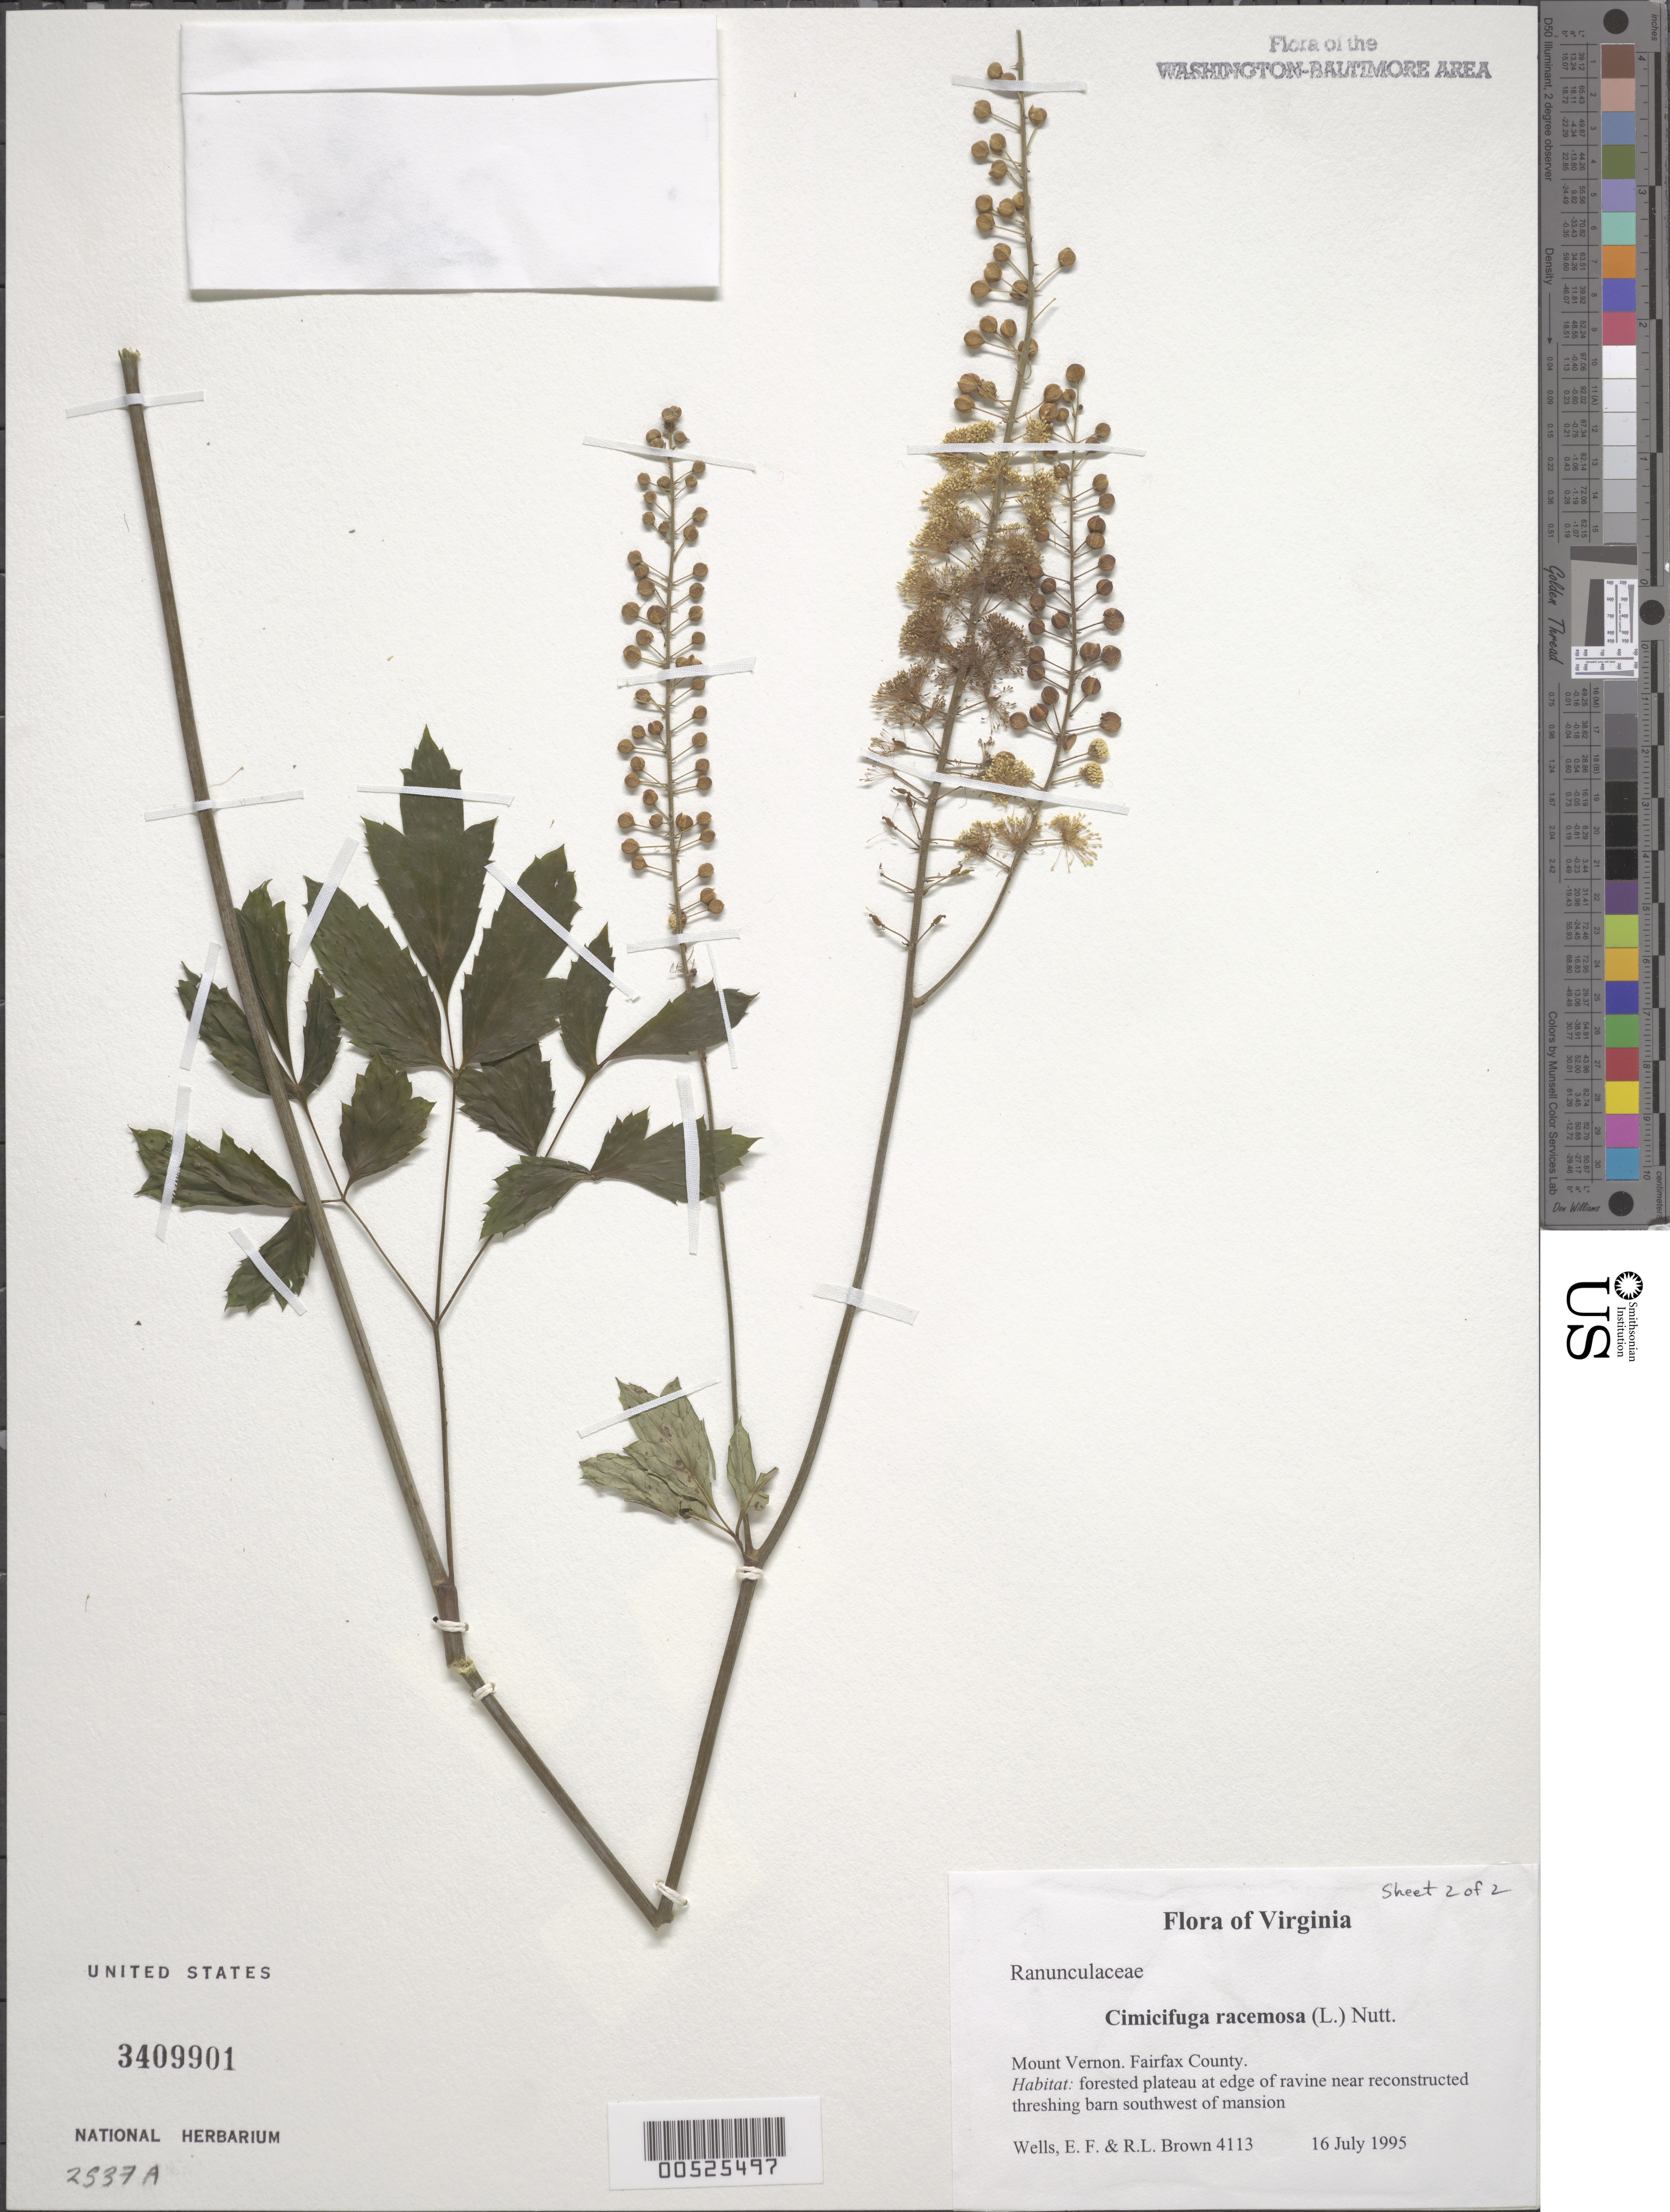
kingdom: Plantae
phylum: Tracheophyta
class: Magnoliopsida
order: Ranunculales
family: Ranunculaceae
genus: Actaea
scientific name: Actaea racemosa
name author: L.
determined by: Strong, M. T., (US), Smithsonian Institution - National Museum of Natural History (UNITED STATES)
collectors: E. F. Wells & R. L. Brown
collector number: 4113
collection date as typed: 16 Jul 1995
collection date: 1995-07-16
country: United States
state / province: Virginia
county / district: Fairfax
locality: Mount Vernon. Near reconstructed threshing barn sw of mansion.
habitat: Forested plateau at edge of ravine.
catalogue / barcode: US 3409901